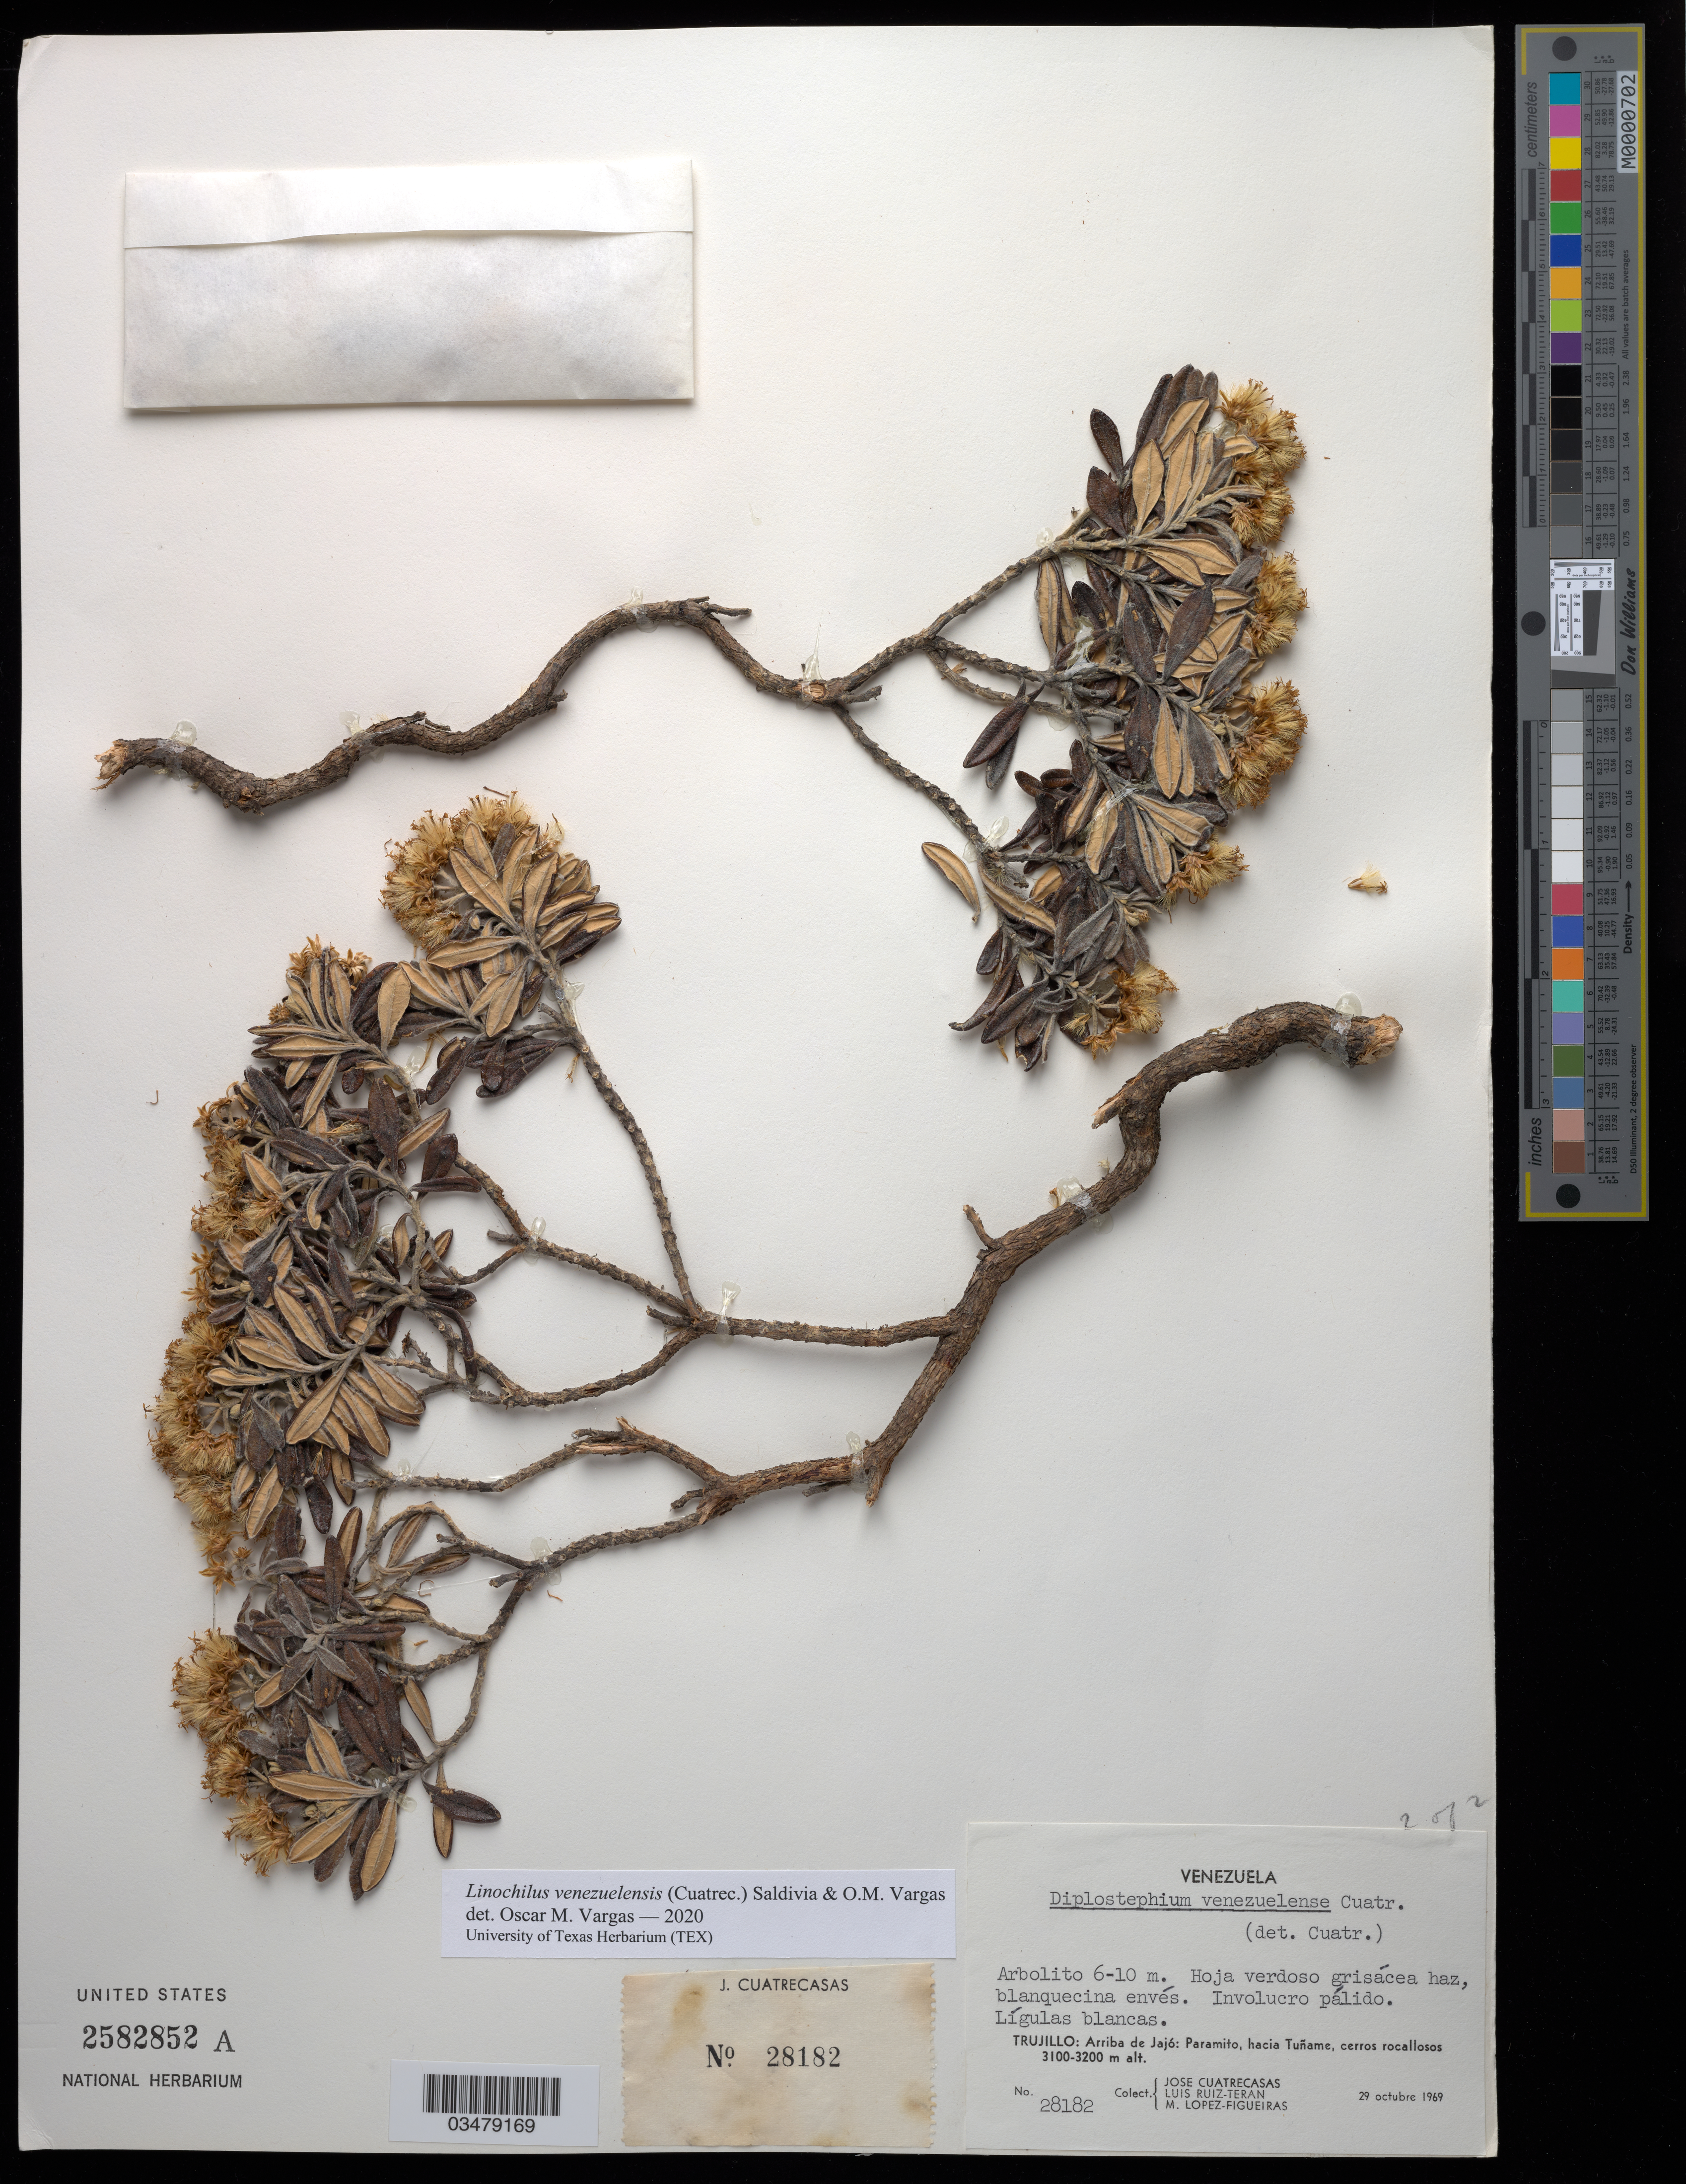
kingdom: Plantae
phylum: Tracheophyta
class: Magnoliopsida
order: Asterales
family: Asteraceae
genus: Linochilus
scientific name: Linochilus venezuelensis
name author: (Cuatrec.) Saldivia & O.M. Vargas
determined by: Vargas, Oscar M.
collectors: J. Cuatrecasas, L. E. Ruíz-Terán & M. López Figueiras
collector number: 28182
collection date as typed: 29 Oct 1969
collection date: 1969-10-29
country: Venezuela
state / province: Trujillo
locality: Arriba de Jajo, Paramito, hacia Tuname, cerros rocallosos. [Above Jajo, Paramito, towards Tuname, rocky hills]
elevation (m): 3100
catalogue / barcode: US 2582852A